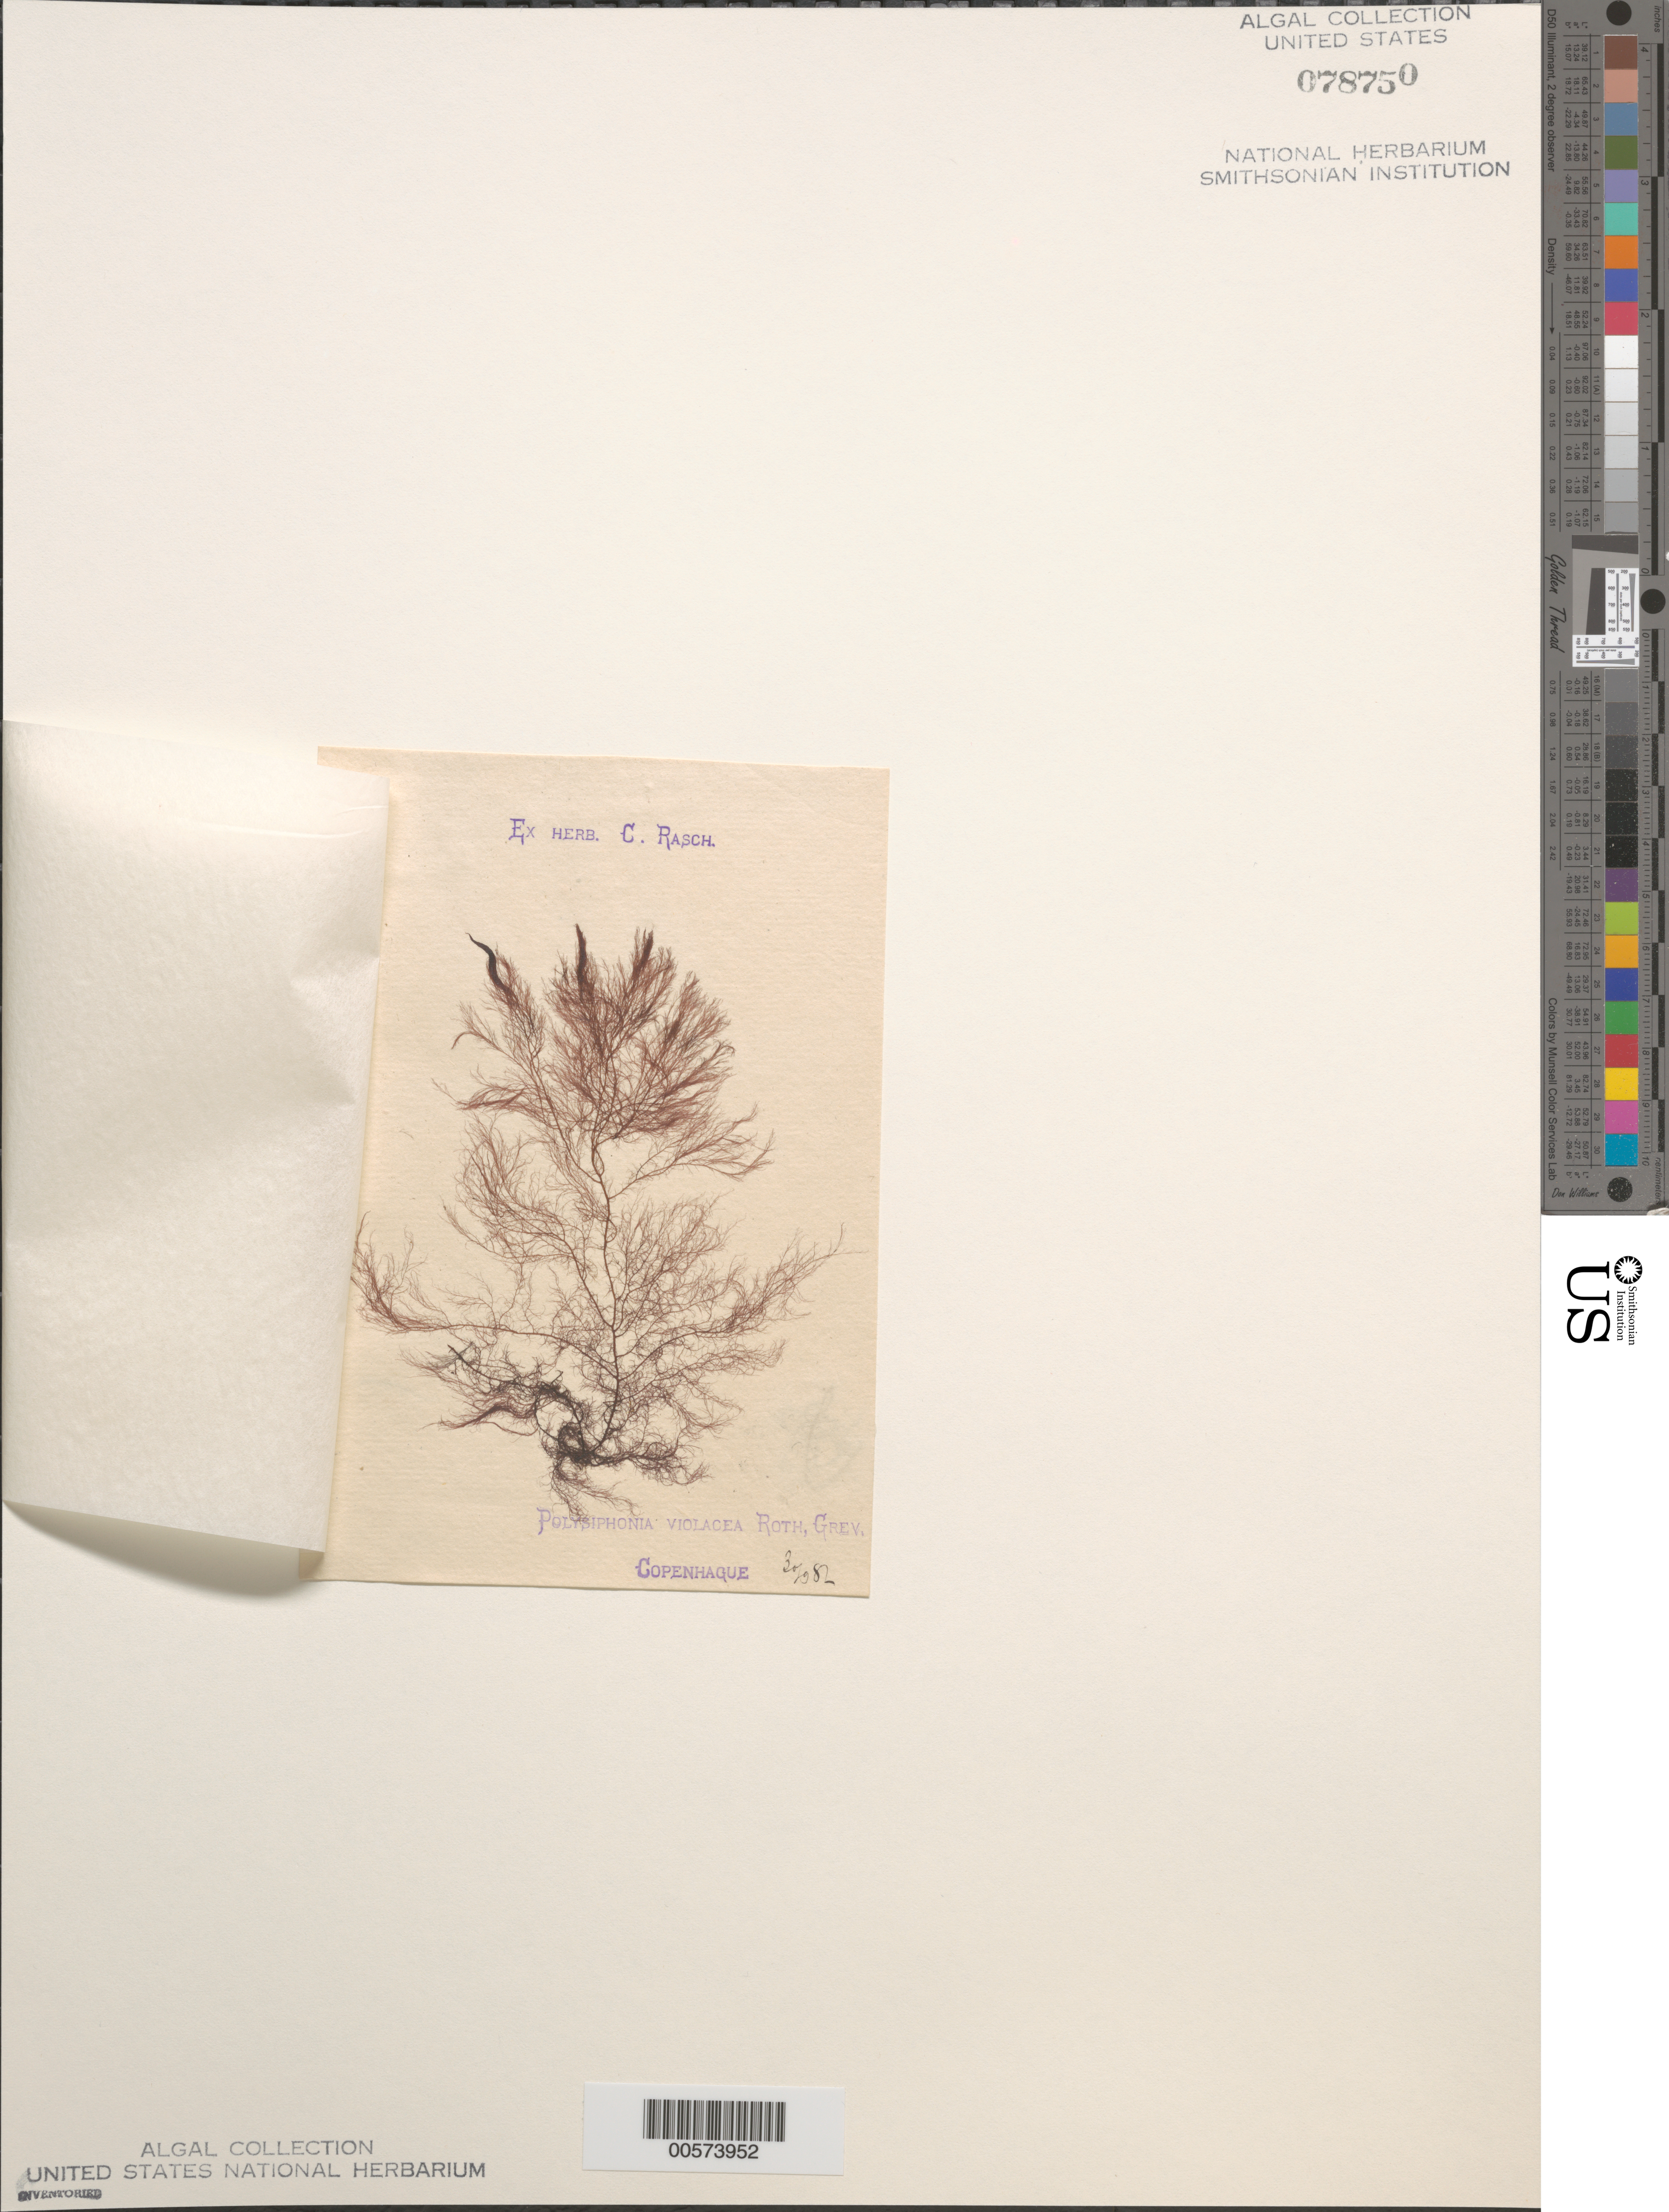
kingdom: Plantae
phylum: Rhodophyta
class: Florideophyceae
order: Ceramiales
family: Rhodomelaceae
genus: Vertebrata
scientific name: Vertebrata fucoides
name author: (Hudson) Kuntze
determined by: Algae name updating Project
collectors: C. Rasch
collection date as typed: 30 Sep 1882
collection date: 1882-09-30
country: Denmark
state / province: Hovedstaden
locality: Copenhagen (Copenhague)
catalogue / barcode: US 78750